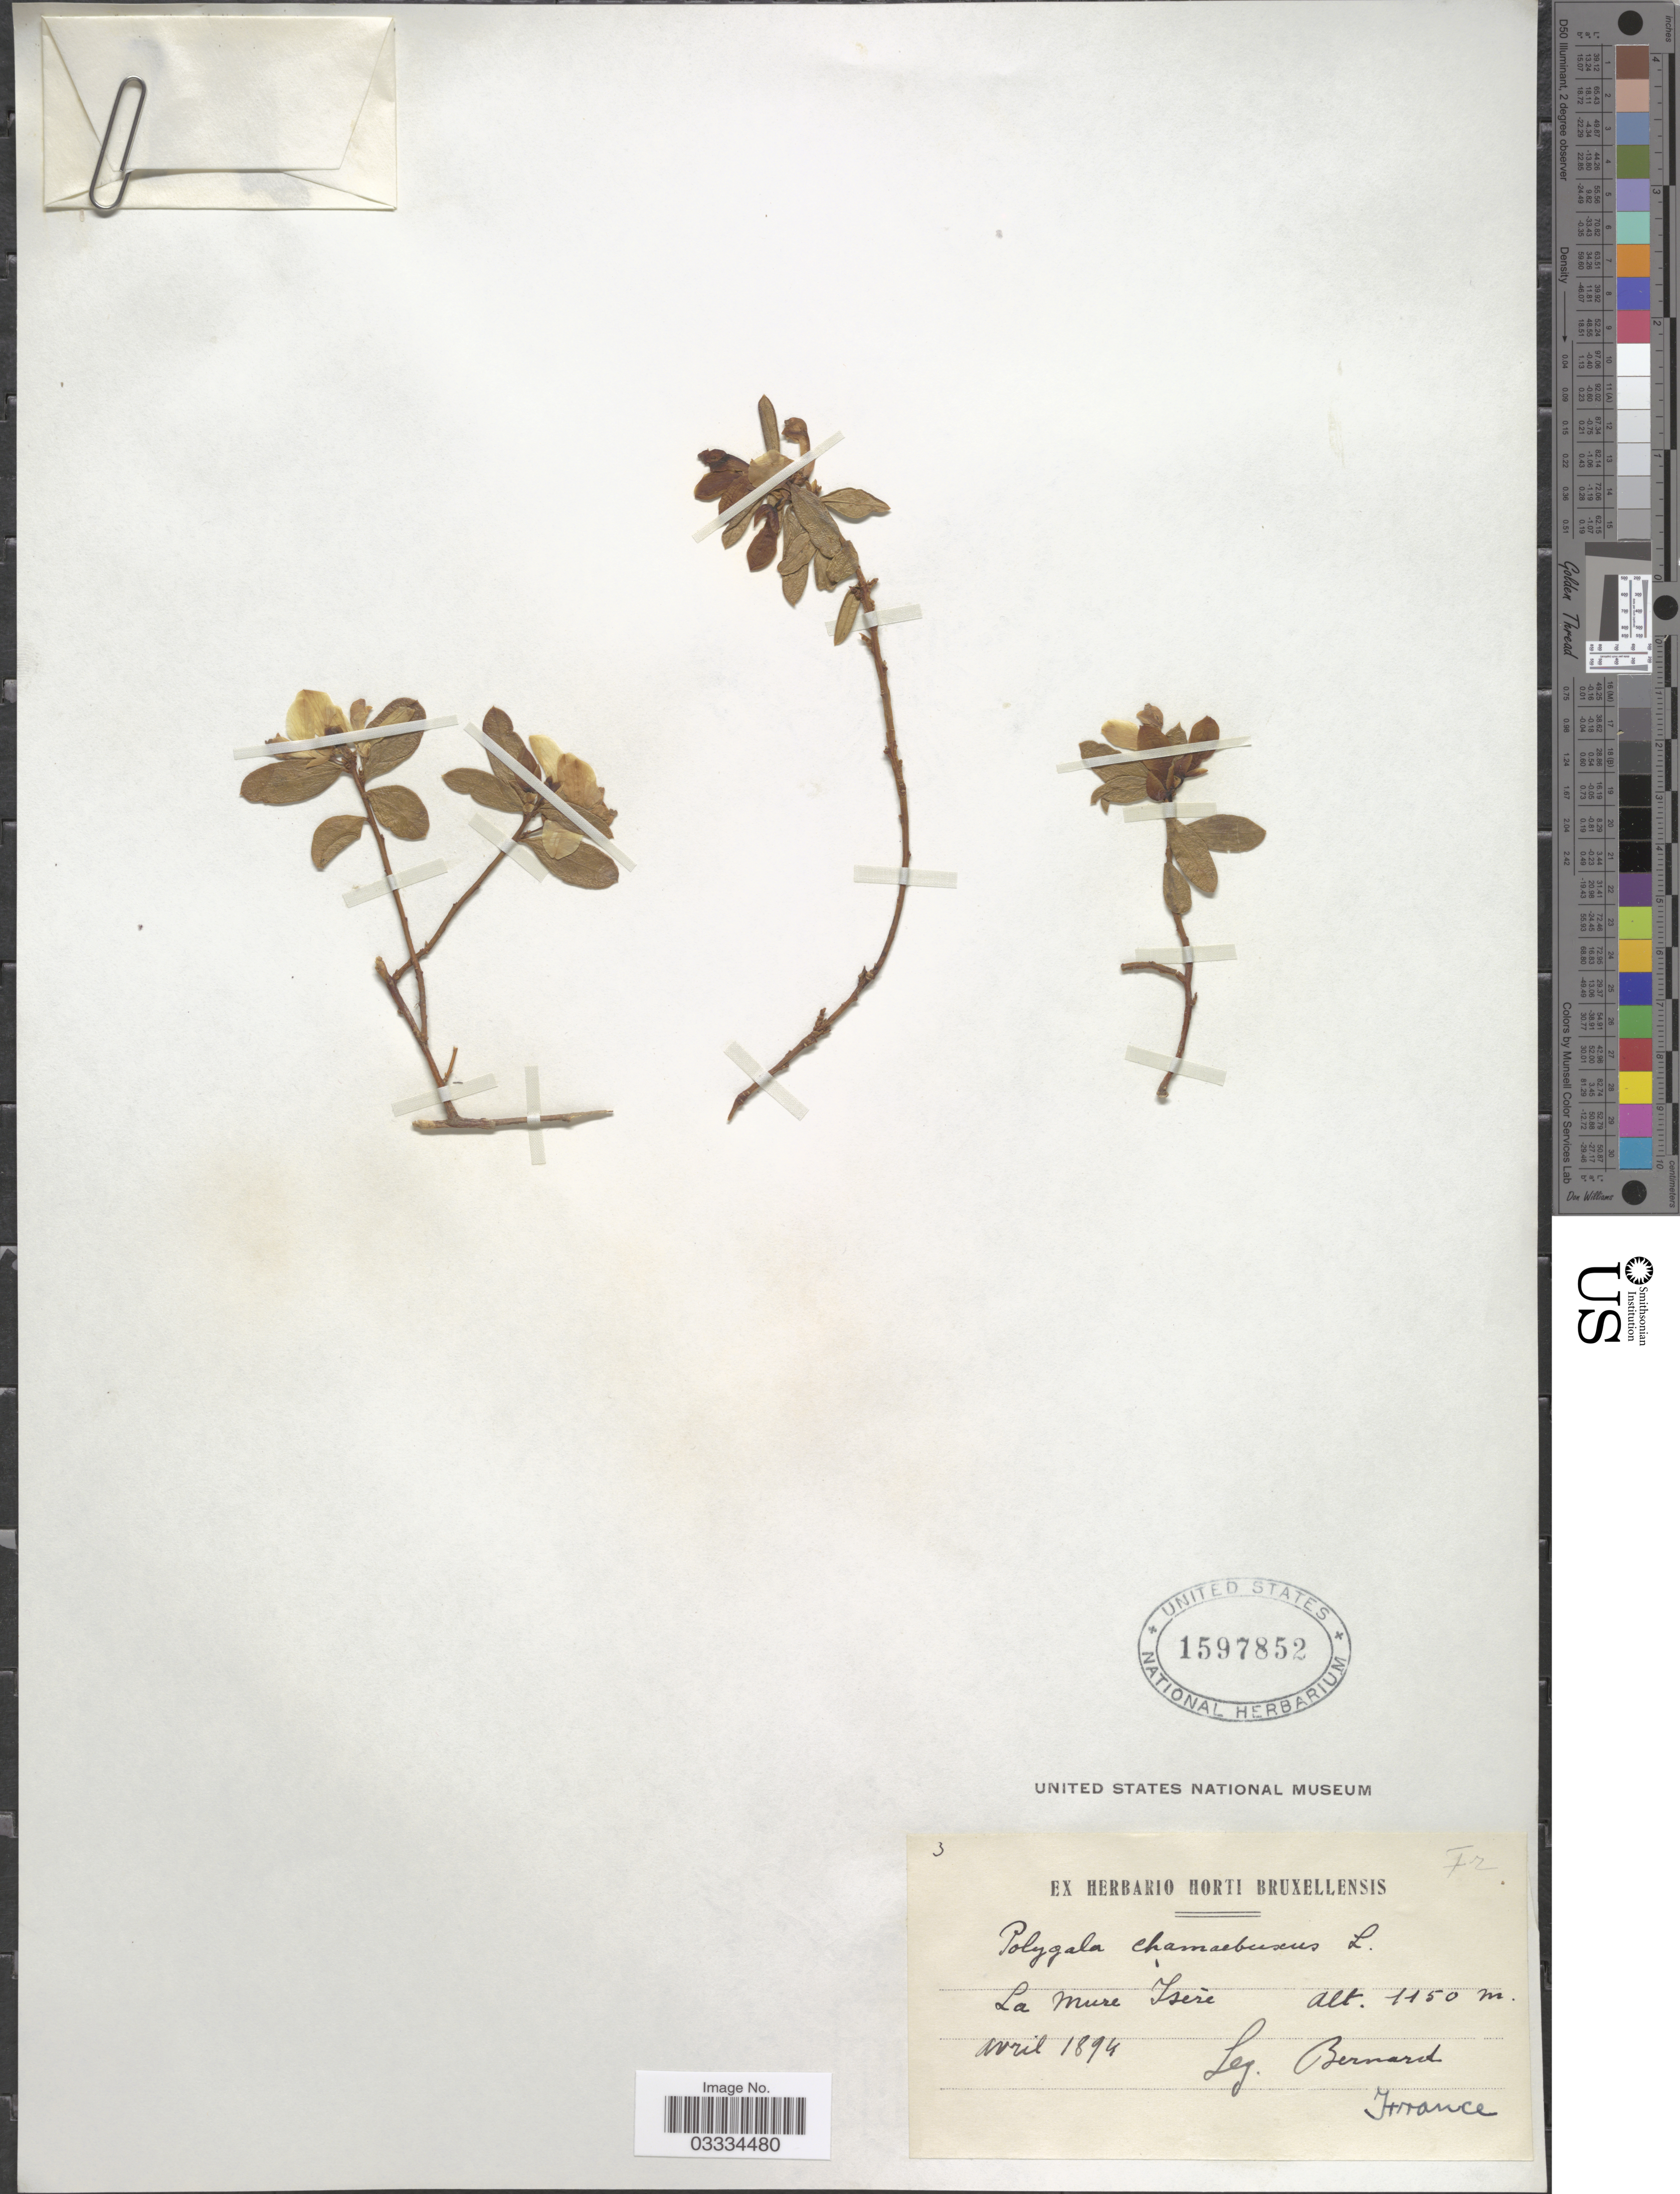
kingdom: Plantae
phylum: Tracheophyta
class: Magnoliopsida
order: Fabales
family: Polygalaceae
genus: Polygaloides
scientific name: Polygaloides chamaebuxus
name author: (L.) O. Schwarz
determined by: Strong, Mark T., (BOT), Smithsonian Institution - National Museum of Natural History (UNITED STATES)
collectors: -. Bernard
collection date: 1894-04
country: France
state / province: Auvergne-Rhône-Alpes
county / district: Isère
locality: La Mure Isére.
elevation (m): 1150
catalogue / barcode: US 1597852